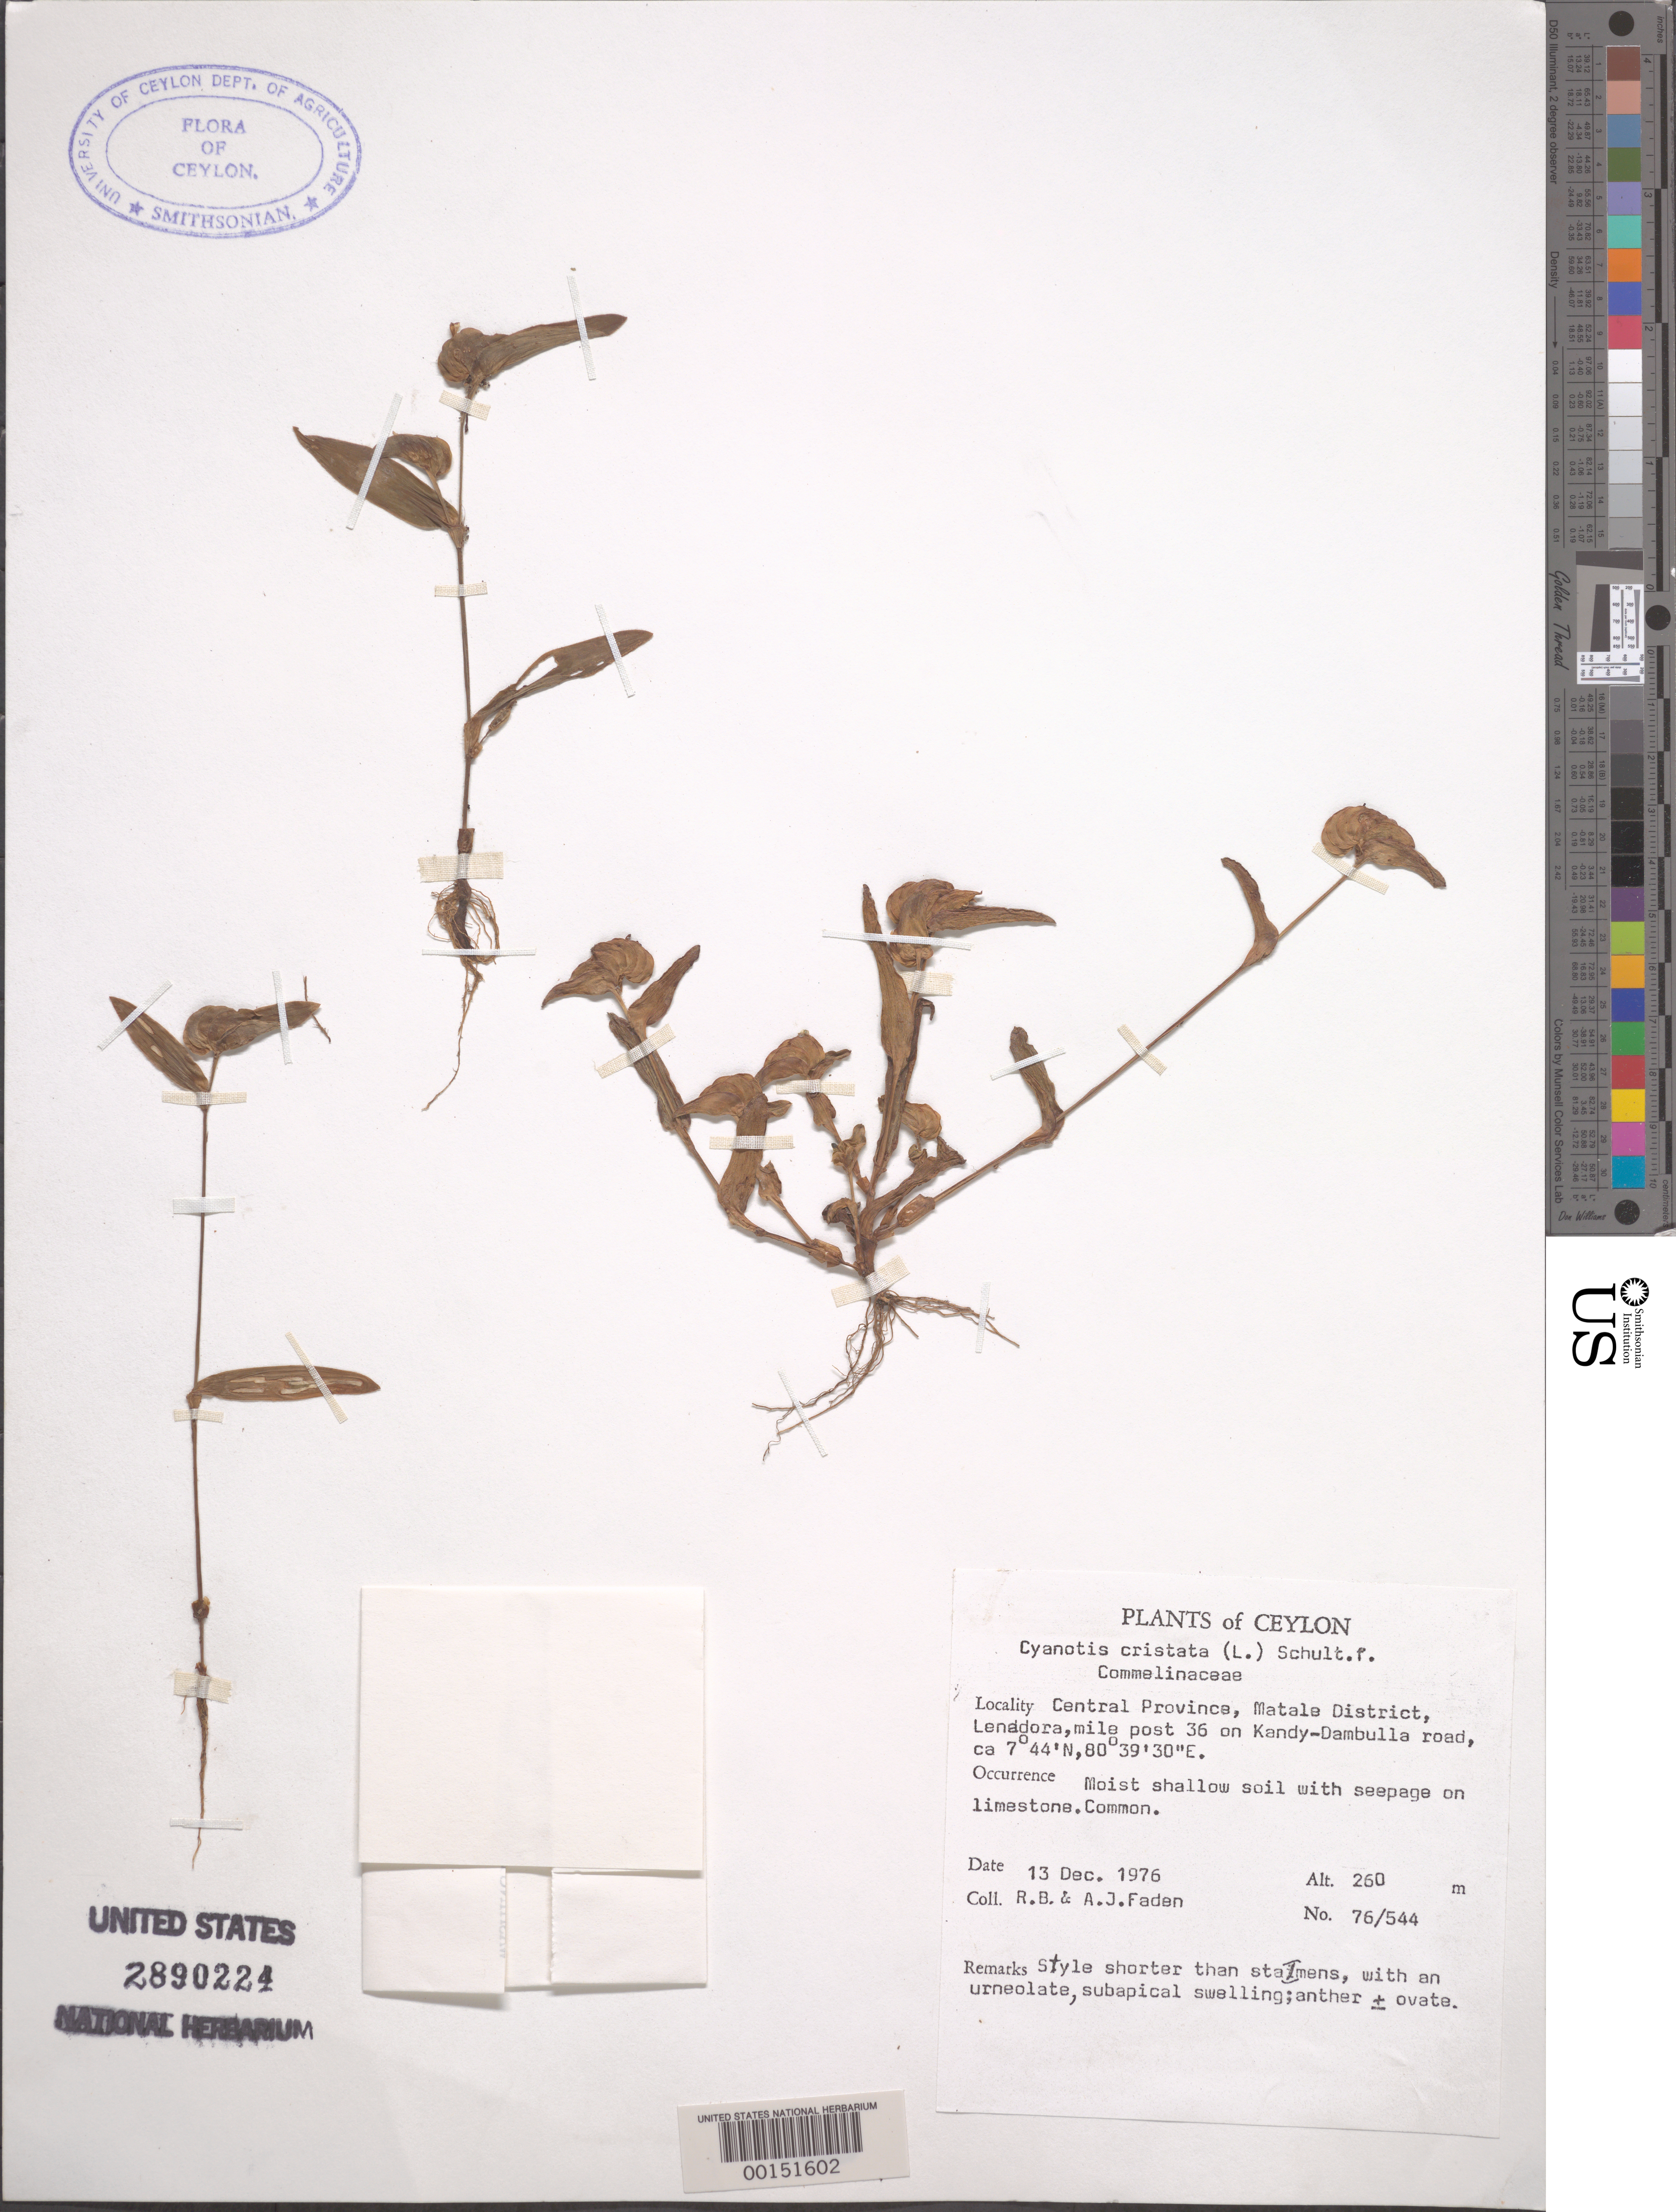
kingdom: Plantae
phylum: Tracheophyta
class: Liliopsida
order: Commelinales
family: Commelinaceae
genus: Cyanotis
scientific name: Cyanotis cristata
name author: (L.) D. Don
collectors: R. B. Faden & A. J. Faden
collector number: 76/544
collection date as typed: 13 Dec 1976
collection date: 1976-12-13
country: Sri Lanka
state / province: Central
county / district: Matale Dist.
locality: Lenadora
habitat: Moist, shallow soil with seepage, on limestone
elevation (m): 260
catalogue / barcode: US 2890224